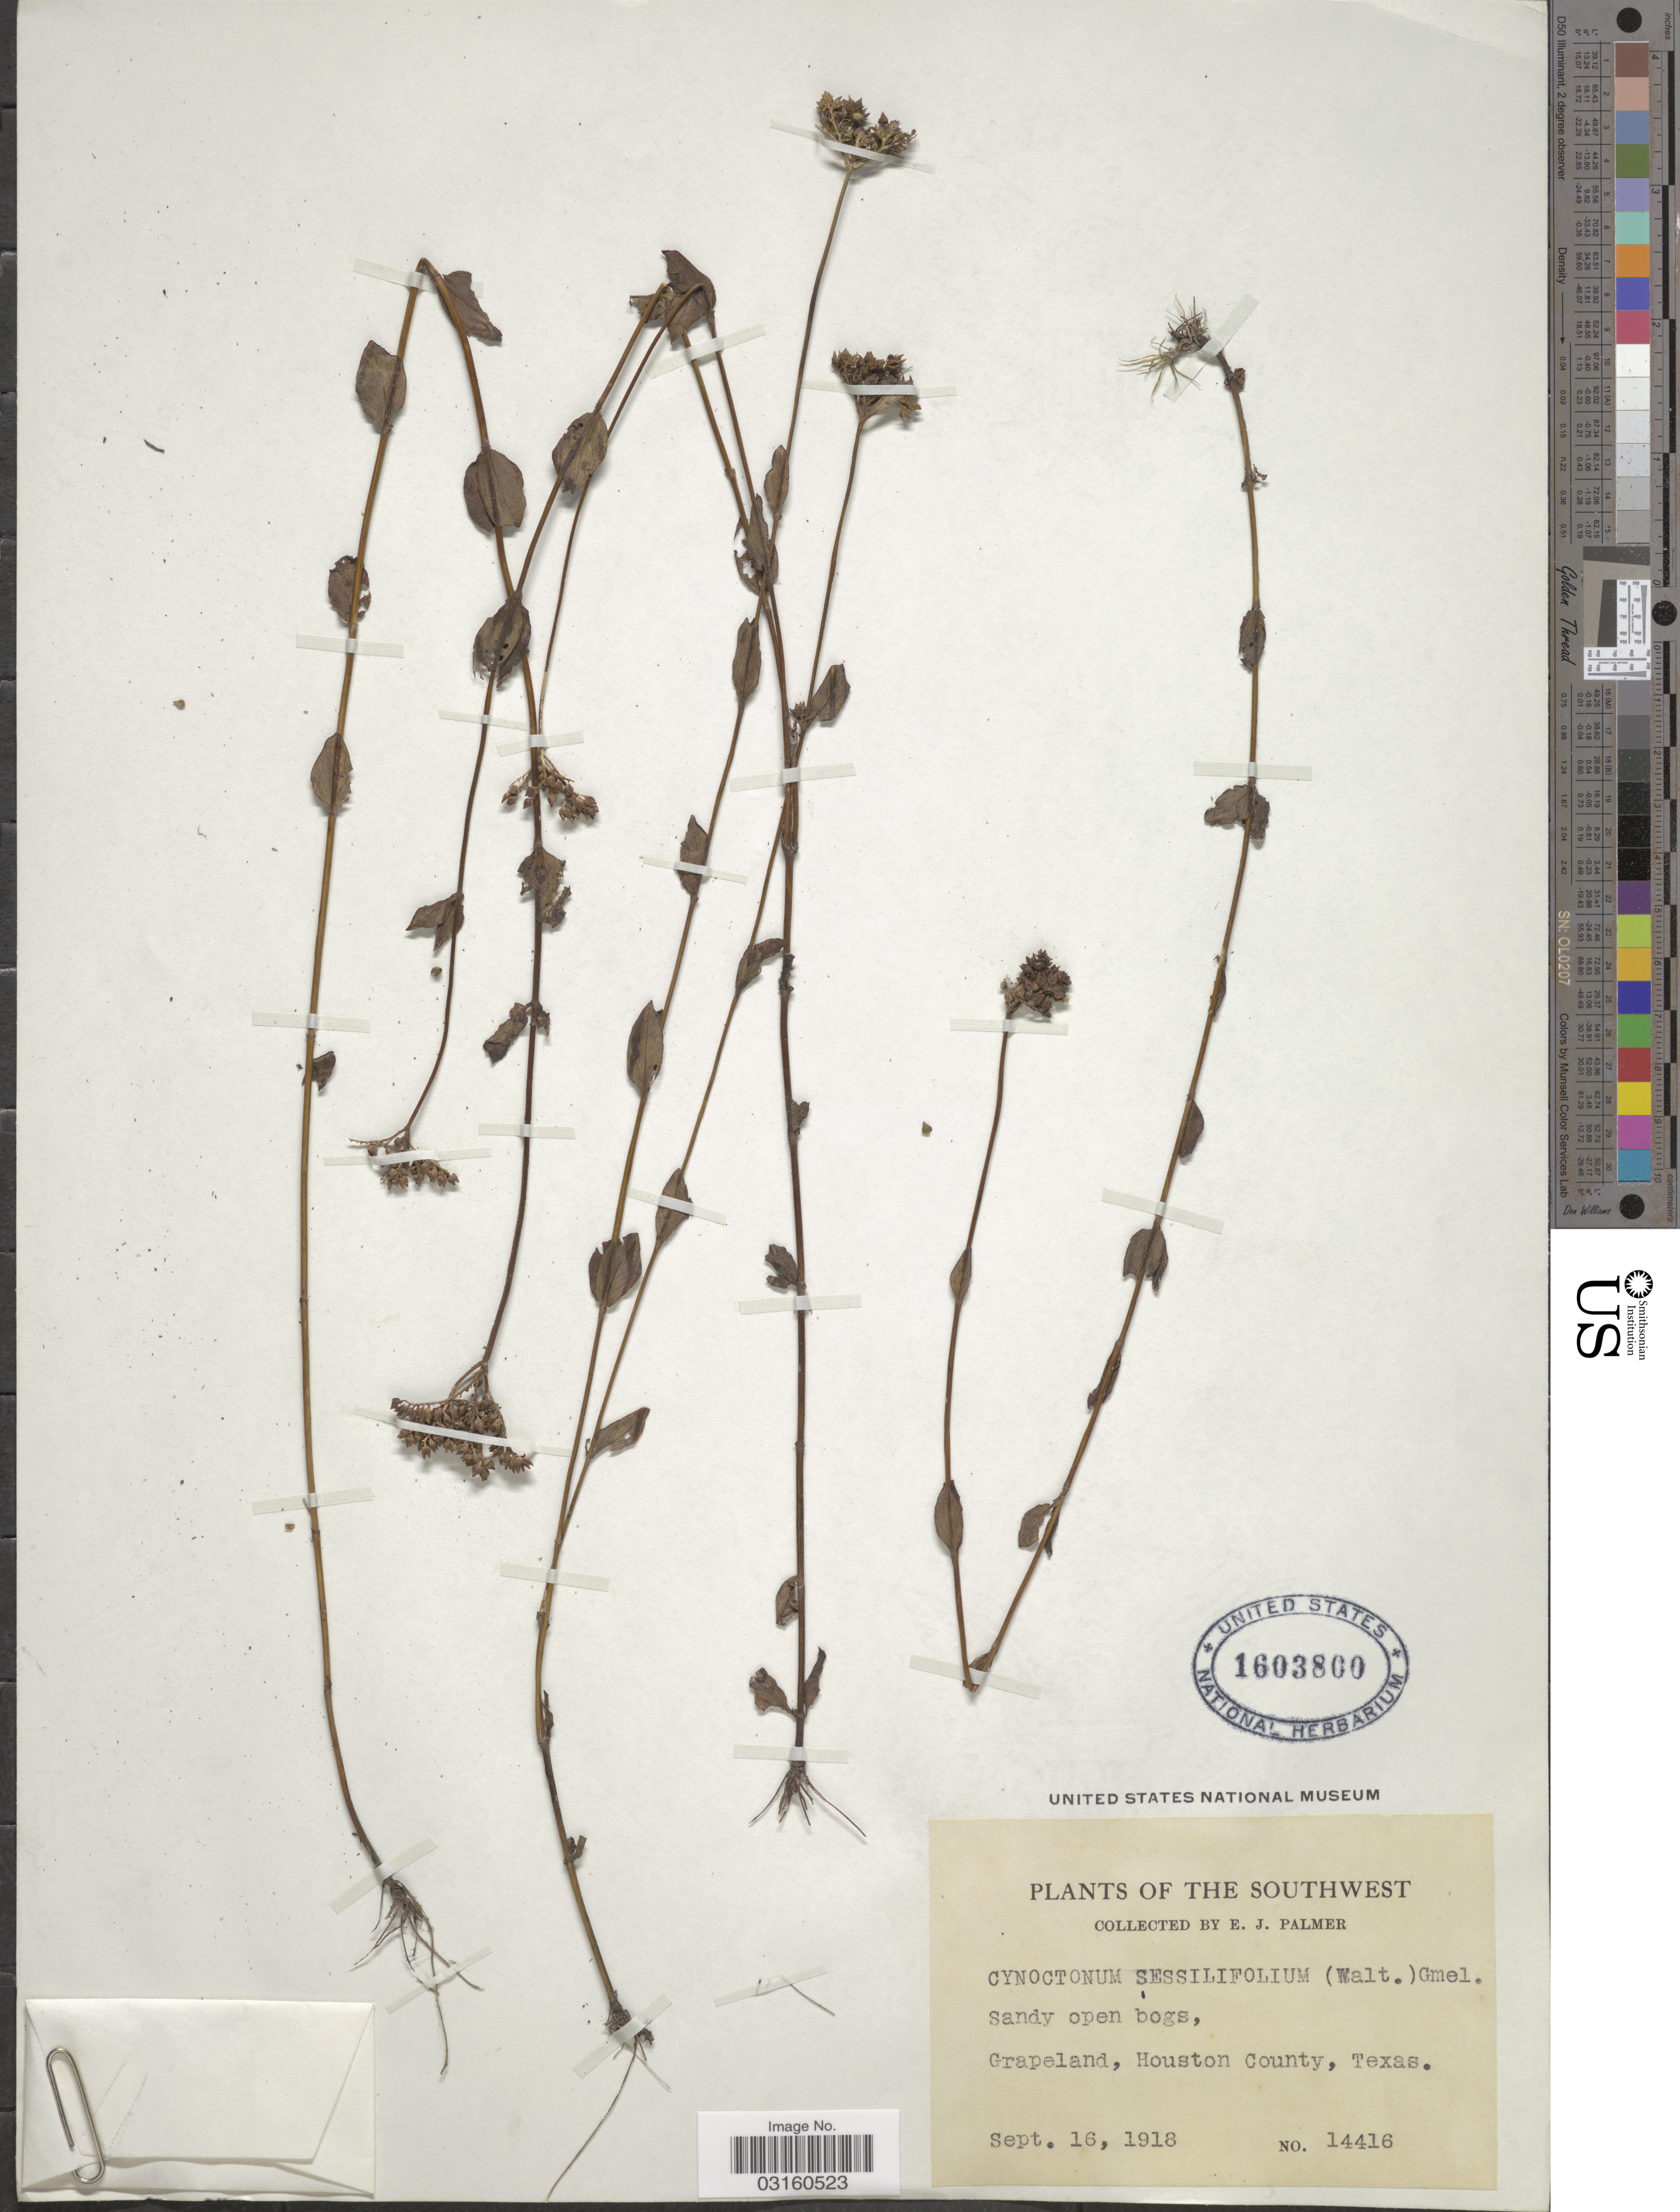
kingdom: Plantae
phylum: Tracheophyta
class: Magnoliopsida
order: Gentianales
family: Loganiaceae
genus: Mitreola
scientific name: Mitreola sessilifolia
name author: (J.F. Gmel.) G. Don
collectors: E. J. Palmer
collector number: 14416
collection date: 1918-09-16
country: United States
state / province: Texas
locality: Southwest. Grapeland, Houston County.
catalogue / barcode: US 1603800